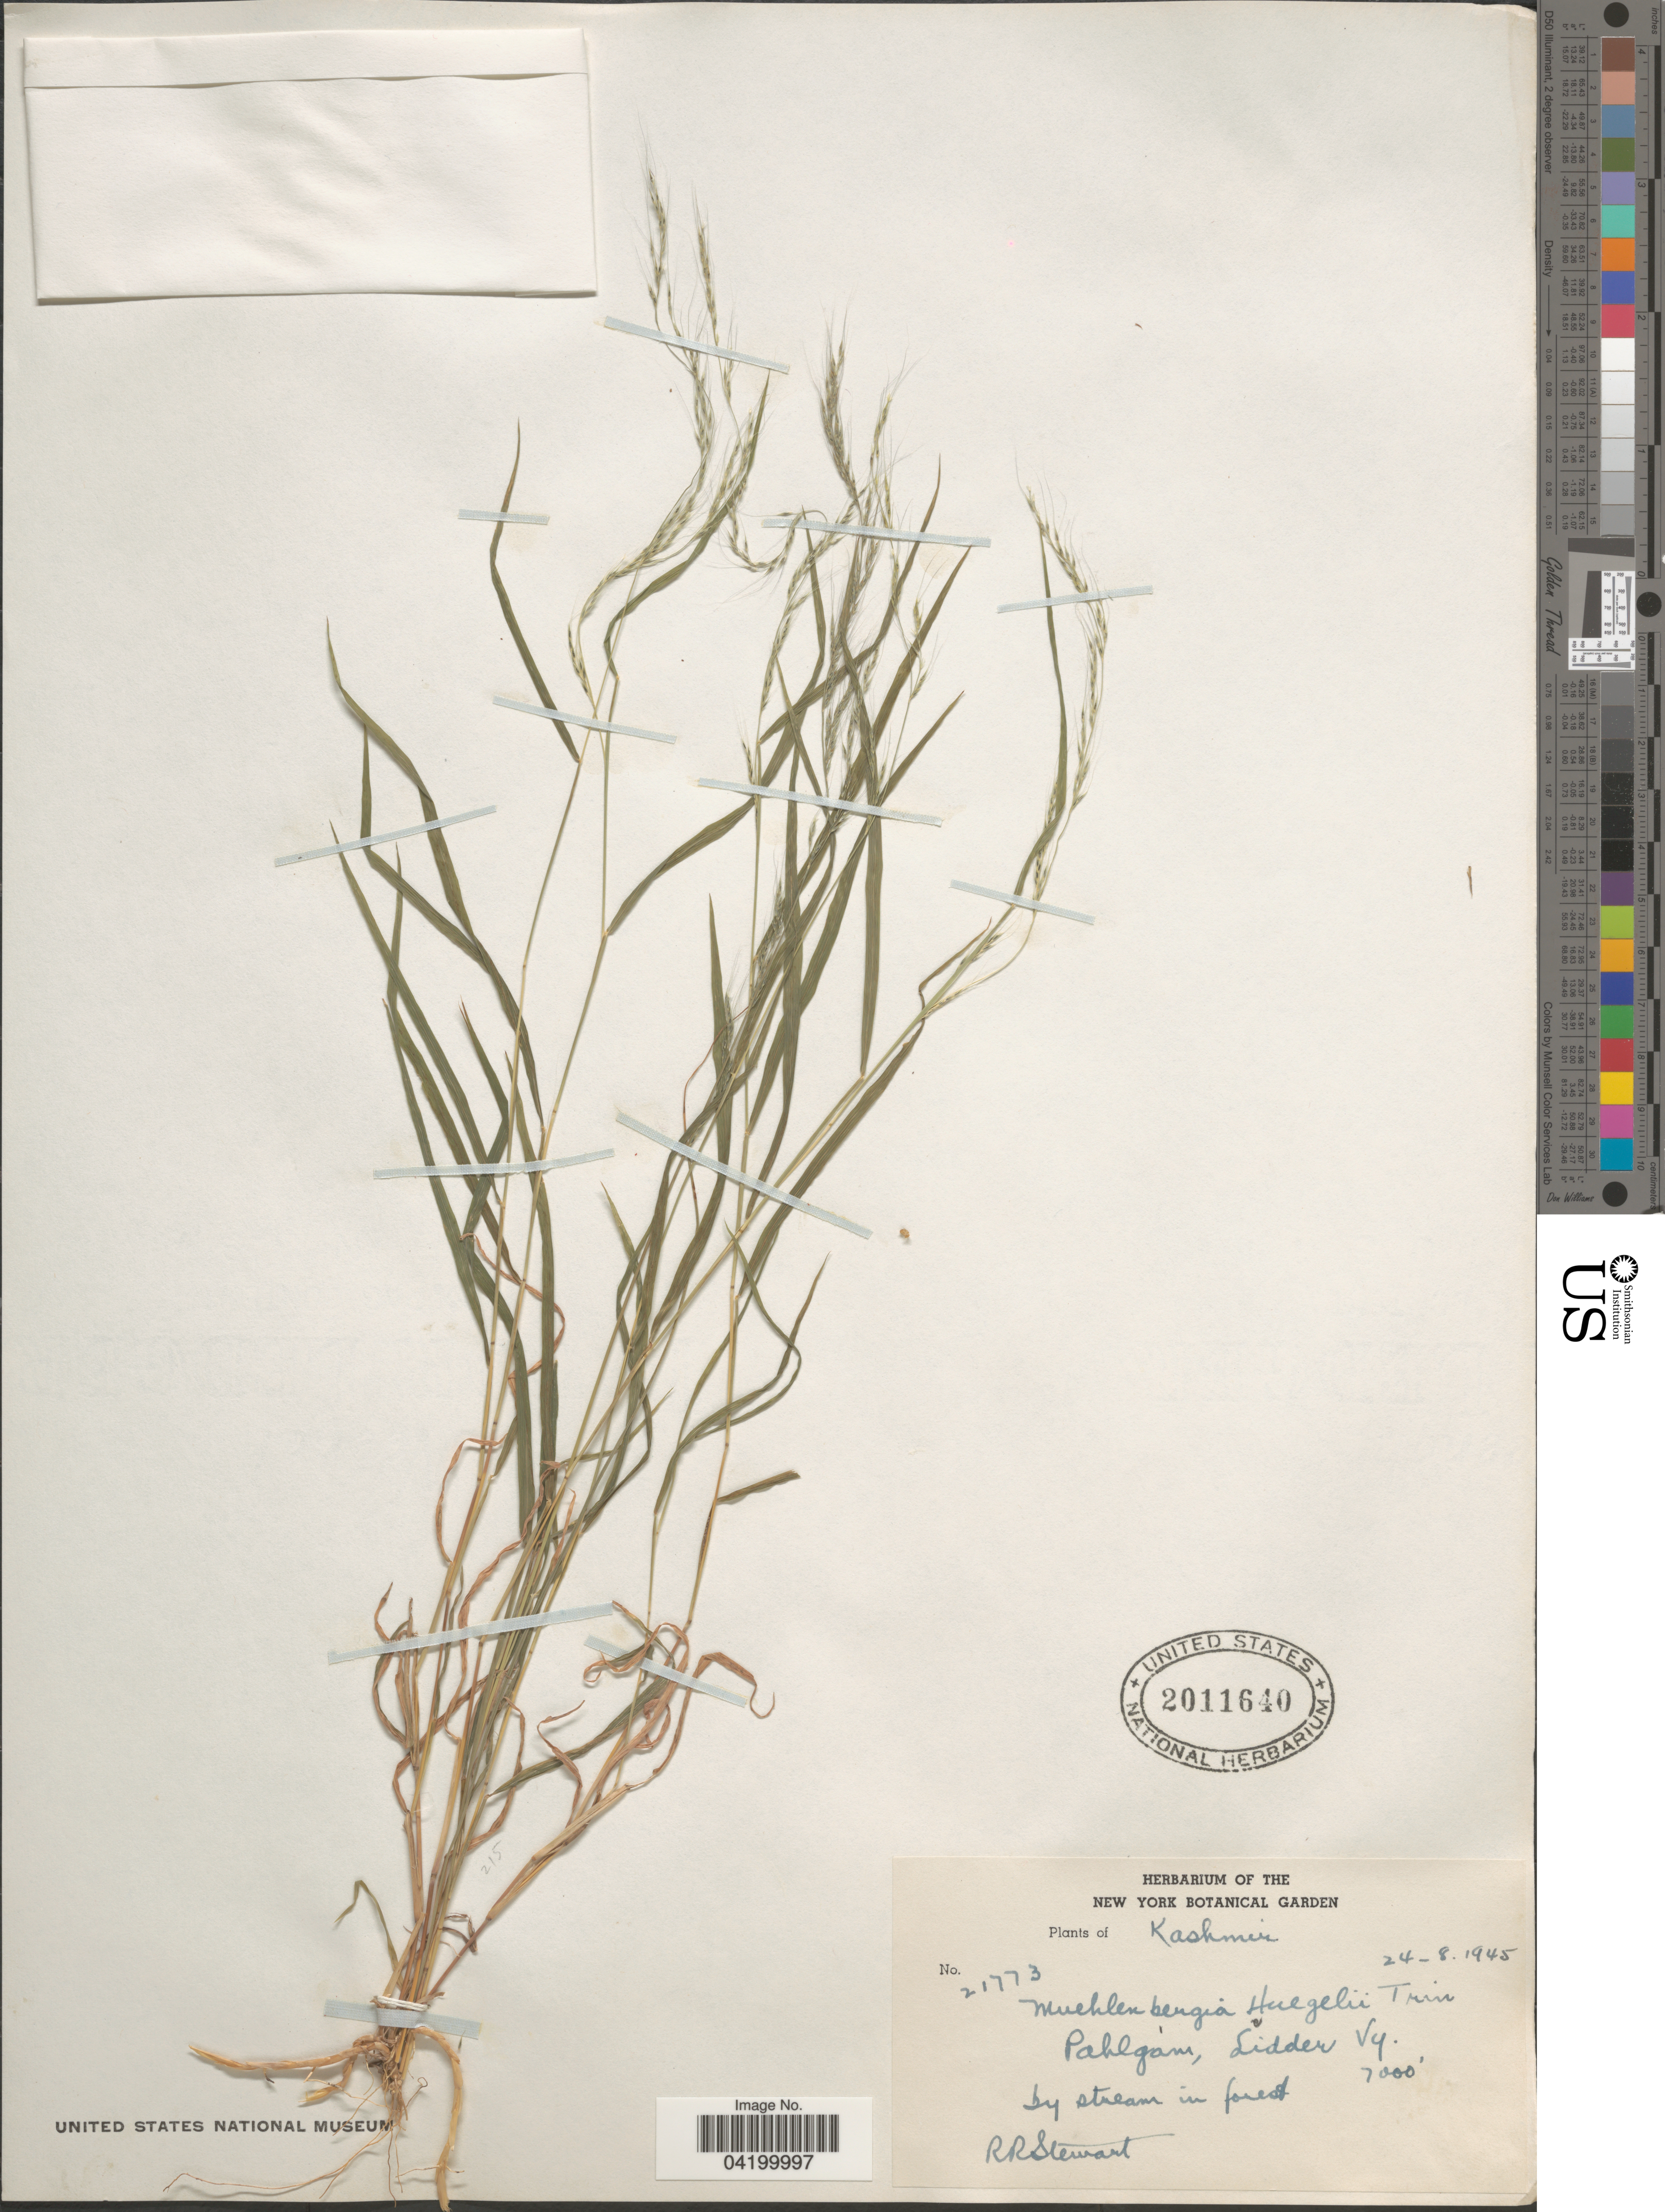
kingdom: Plantae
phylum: Tracheophyta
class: Liliopsida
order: Poales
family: Poaceae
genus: Muhlenbergia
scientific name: Muhlenbergia huegelii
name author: Trin.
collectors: R. Stewart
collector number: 21773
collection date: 1945-08-24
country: India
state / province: Jammu and Kashmir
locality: Kashmir. Pahlgam, Lidder Vy.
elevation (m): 2134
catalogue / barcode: US 2011640